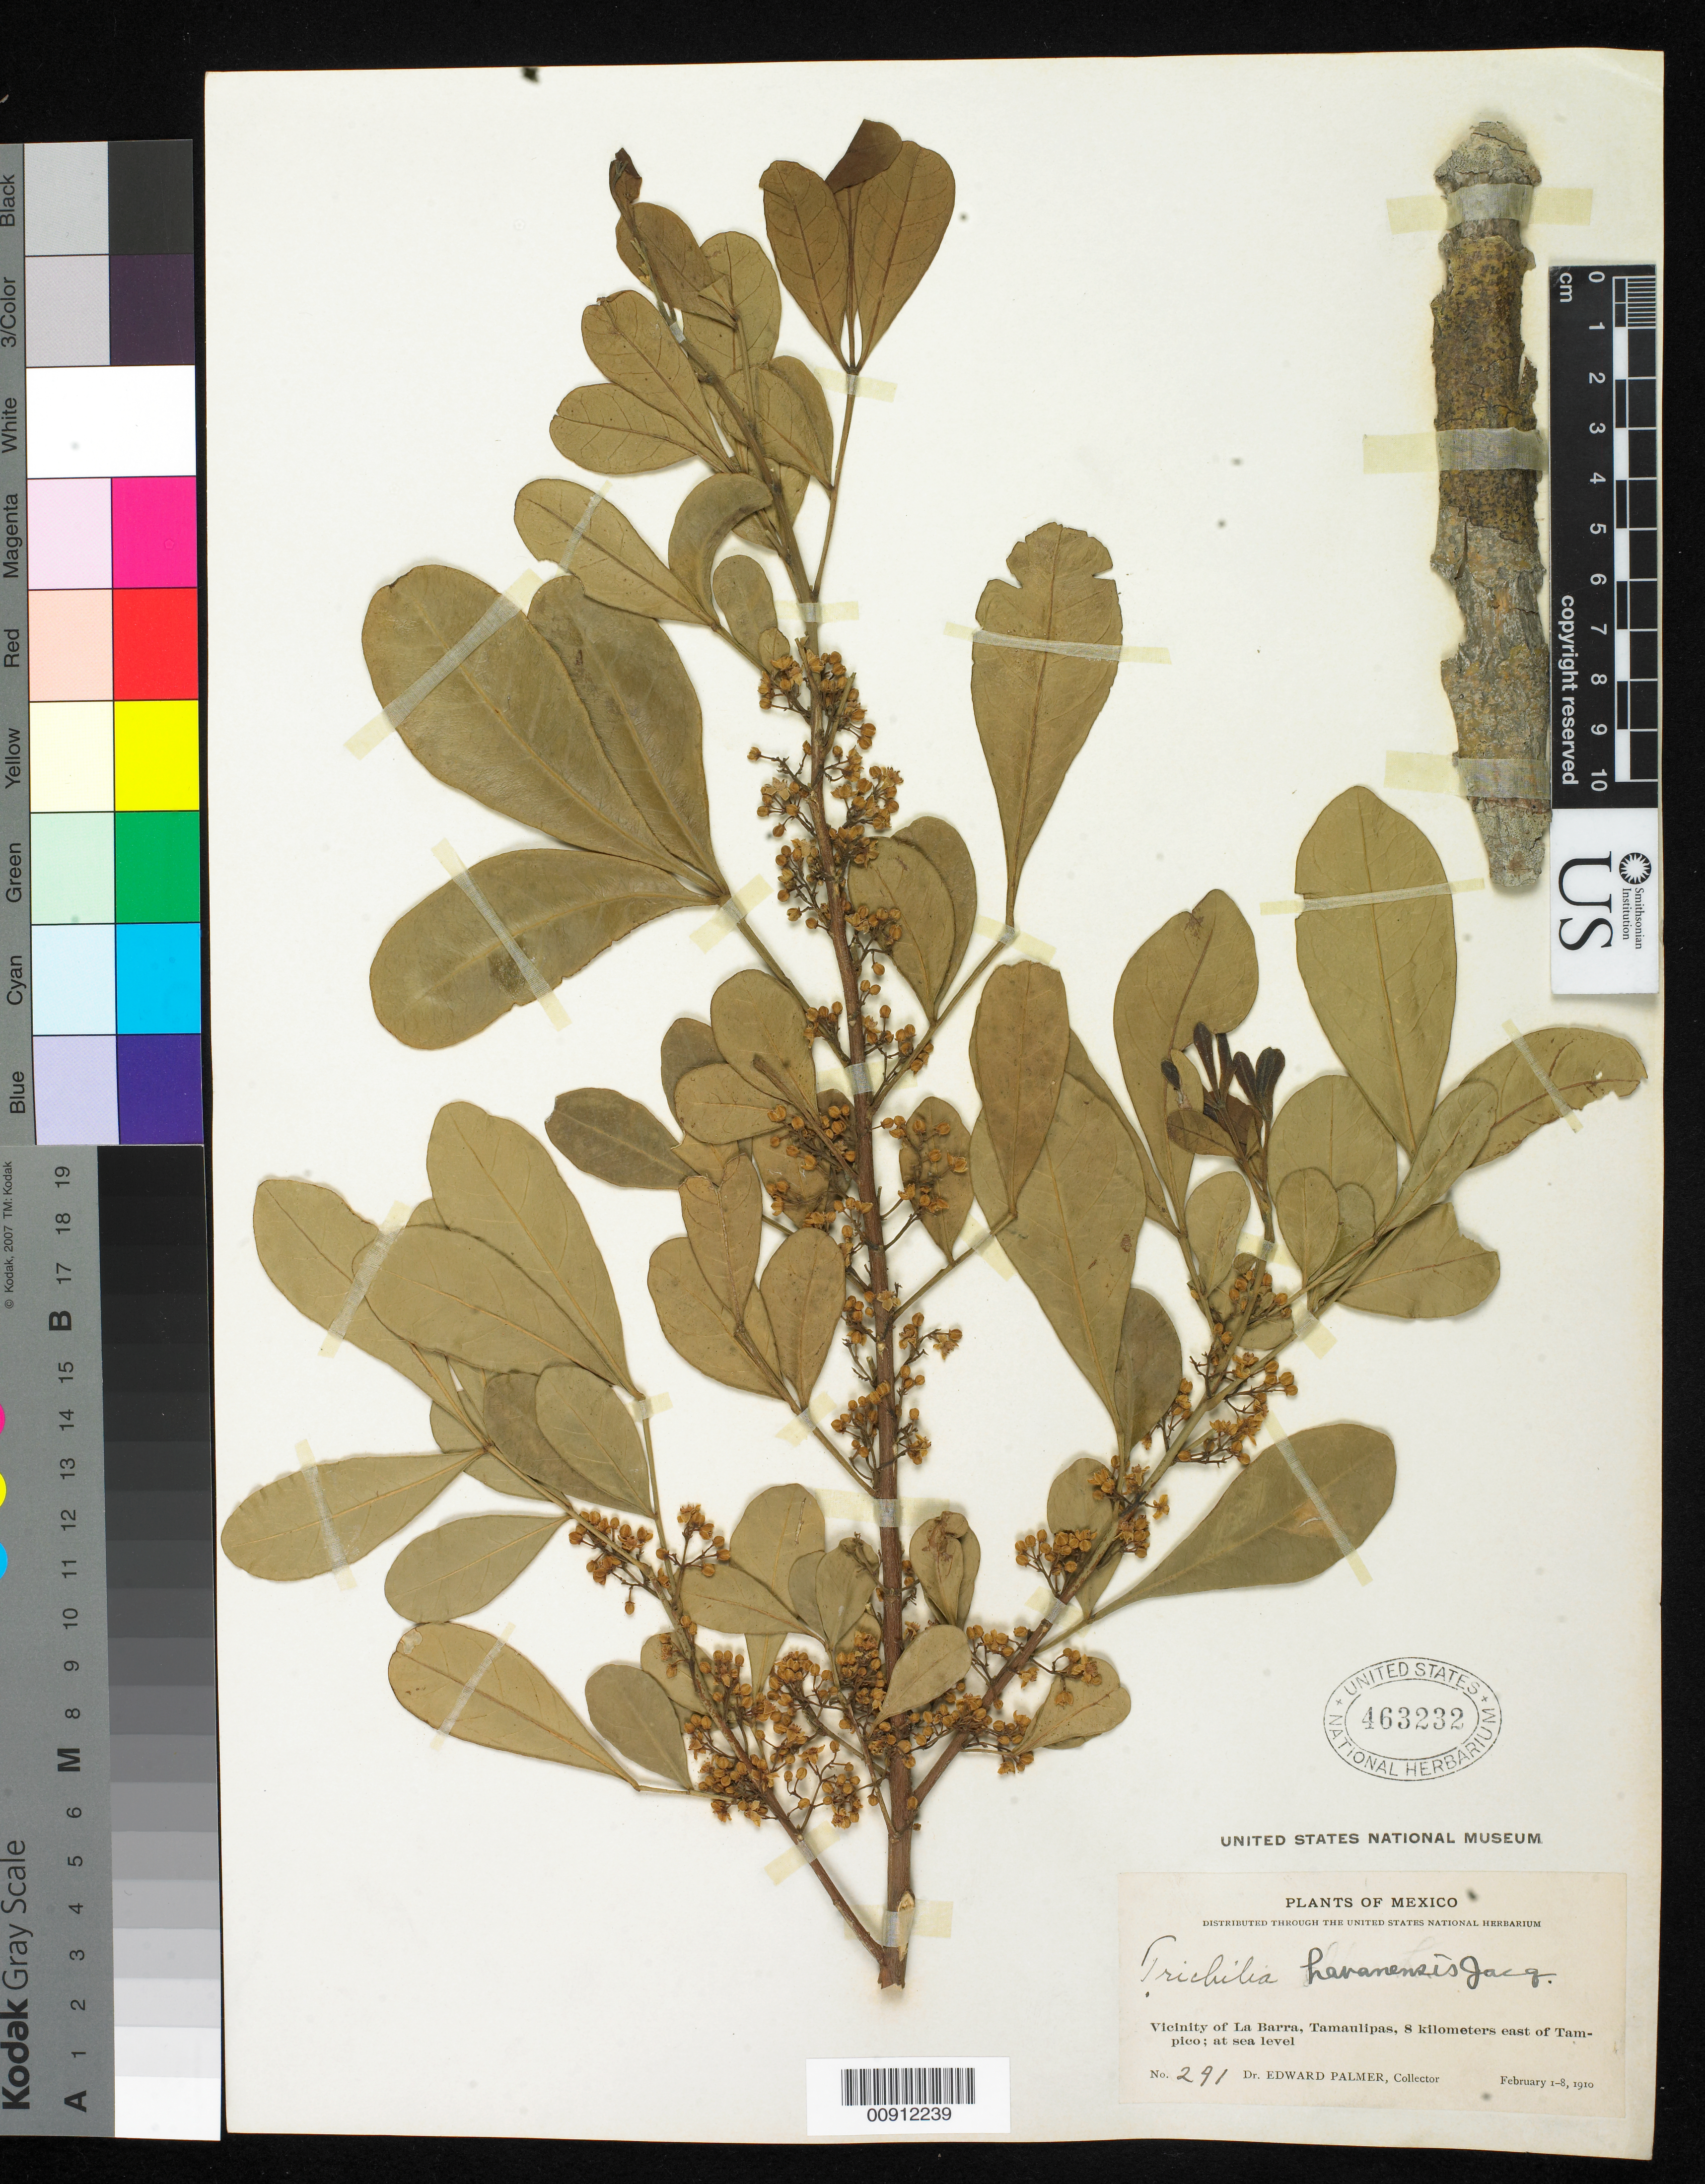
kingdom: Plantae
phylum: Tracheophyta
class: Magnoliopsida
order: Sapindales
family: Meliaceae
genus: Trichilia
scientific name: Trichilia havanensis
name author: Jacq.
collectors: E. Palmer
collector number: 291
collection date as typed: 01 Feb 1910 to 08 Feb 1910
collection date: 1910-02-01/1910-02-08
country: Mexico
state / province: Tamaulipas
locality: Vicinity of La Barra, 8 Kilometers east of Tampico.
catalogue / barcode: US 463232